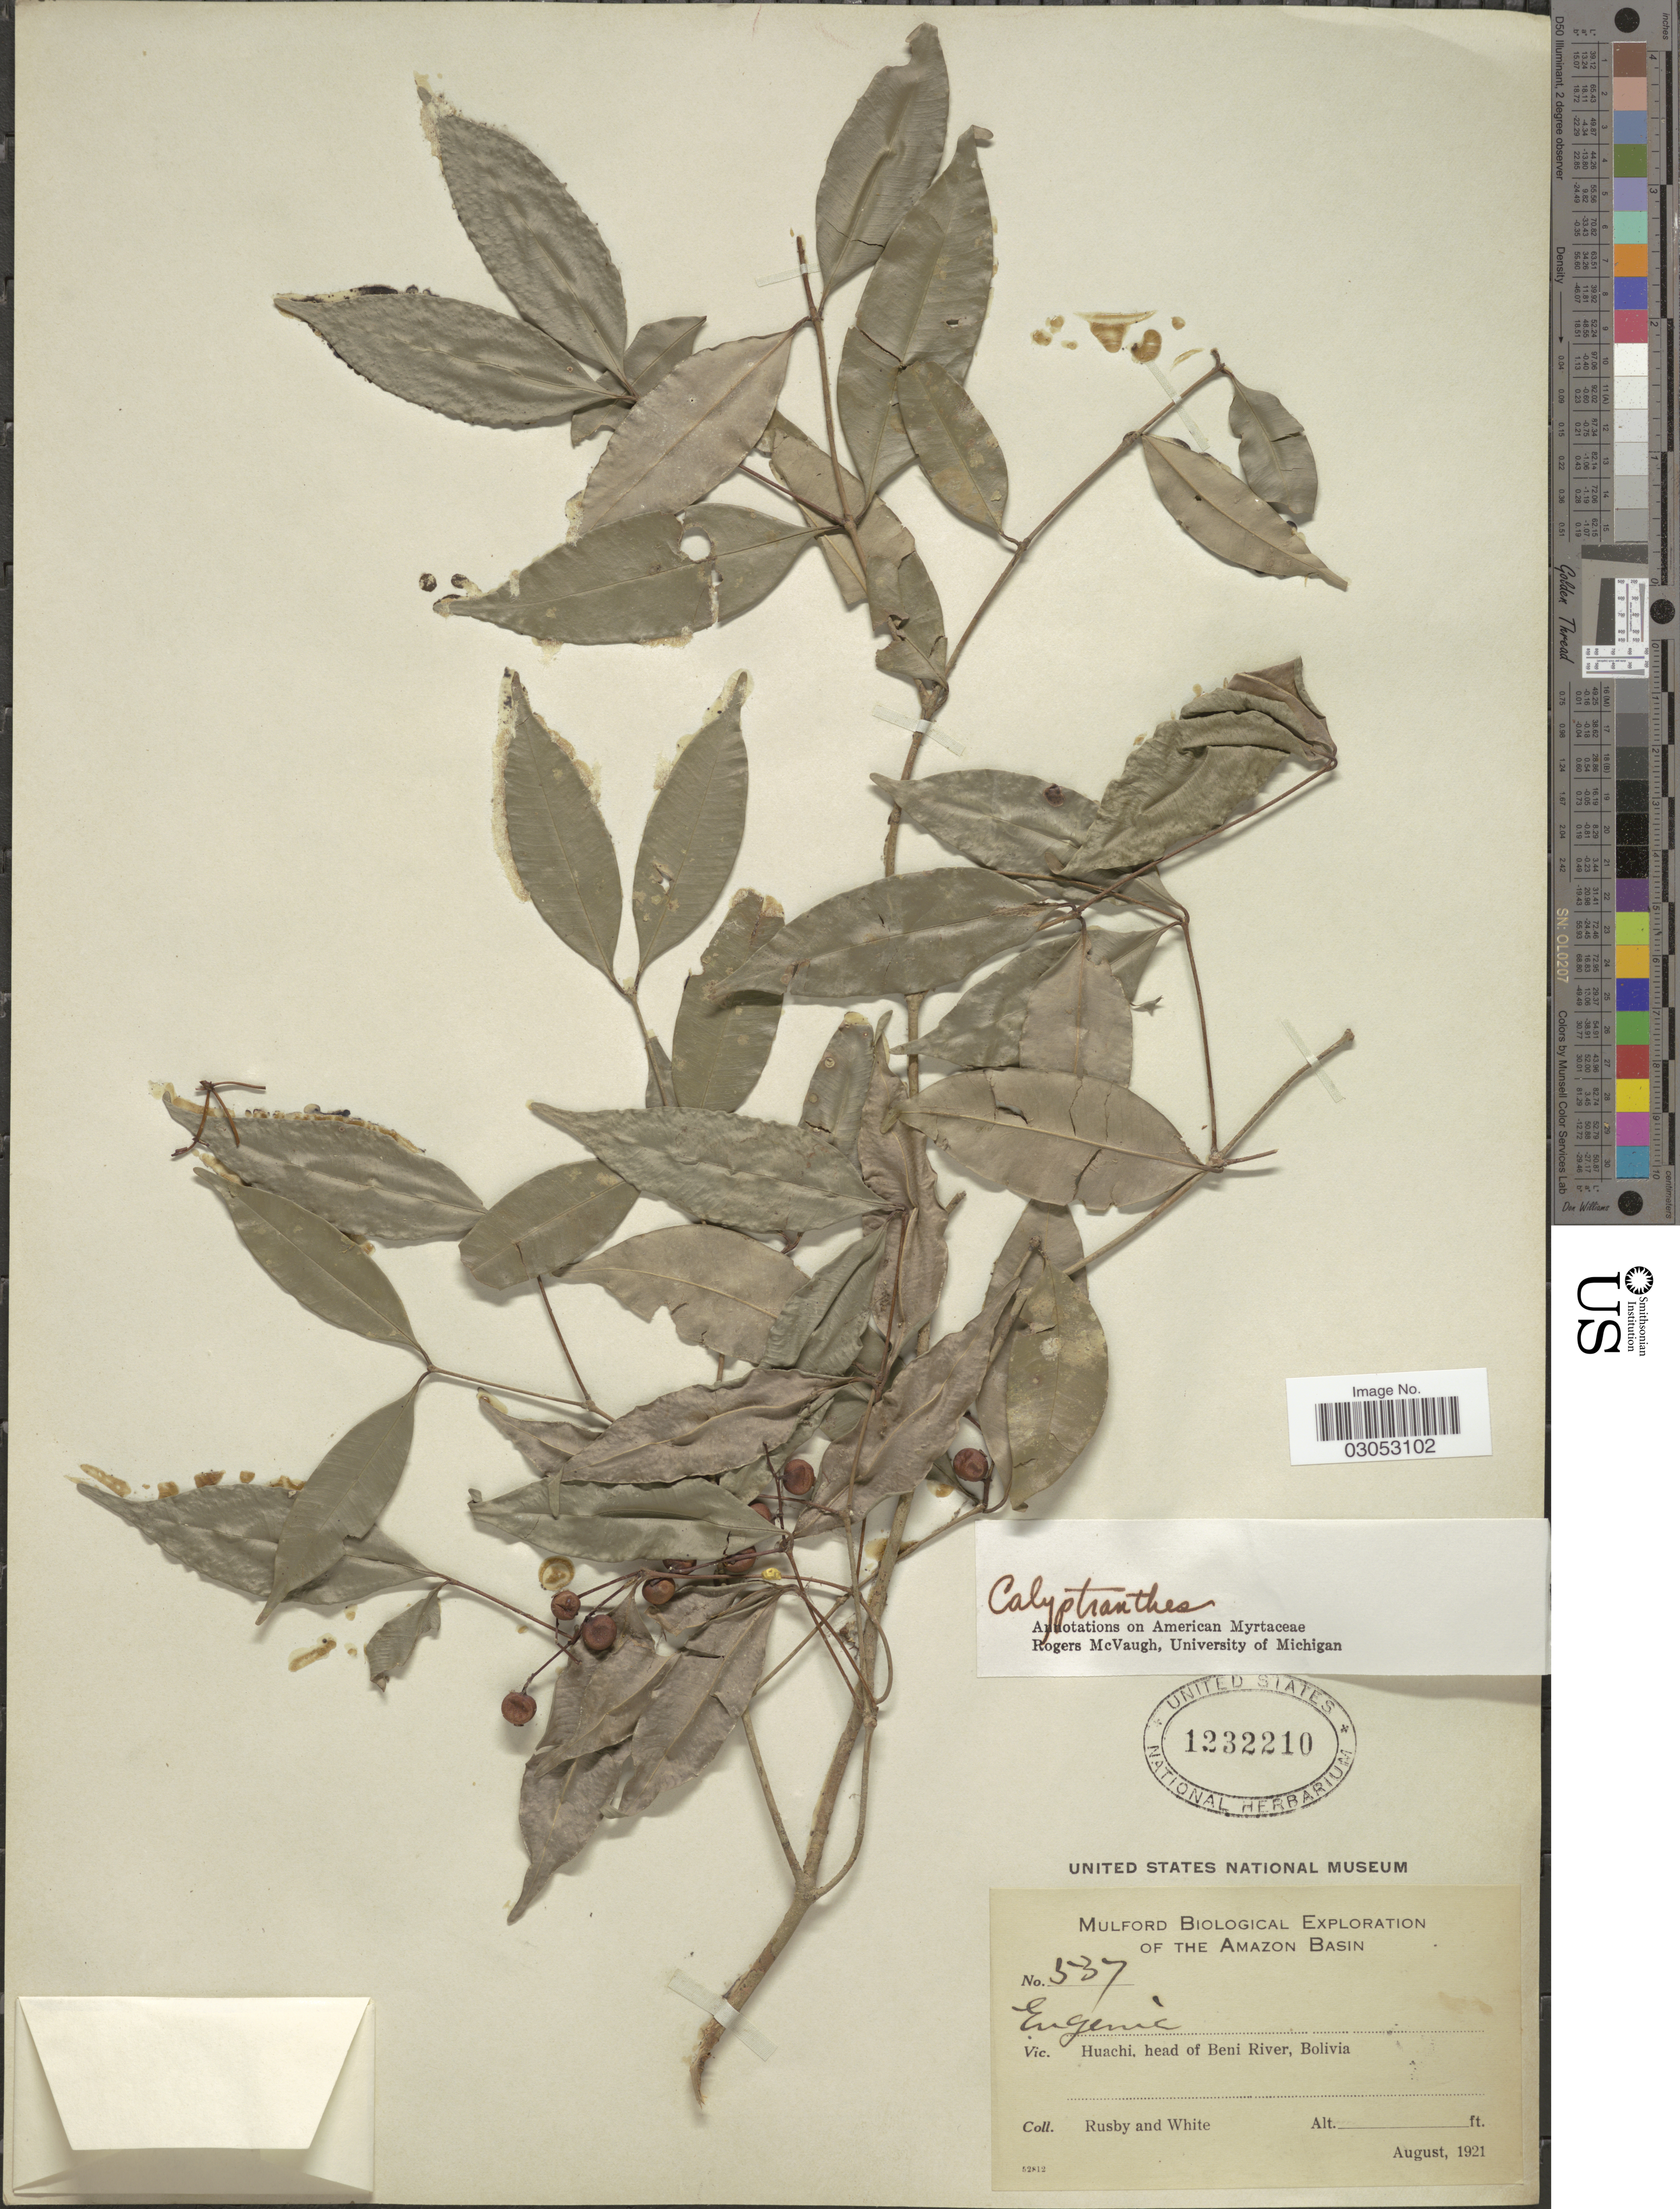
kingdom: Plantae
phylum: Tracheophyta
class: Magnoliopsida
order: Myrtales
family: Myrtaceae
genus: Myrcia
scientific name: Myrcia sp.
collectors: H. H. Rusby & O. E. White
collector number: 537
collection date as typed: August, 1921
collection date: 1921-08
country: Bolivia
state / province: Beni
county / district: Iténez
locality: Huachi, head of Beni River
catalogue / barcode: US 1232210